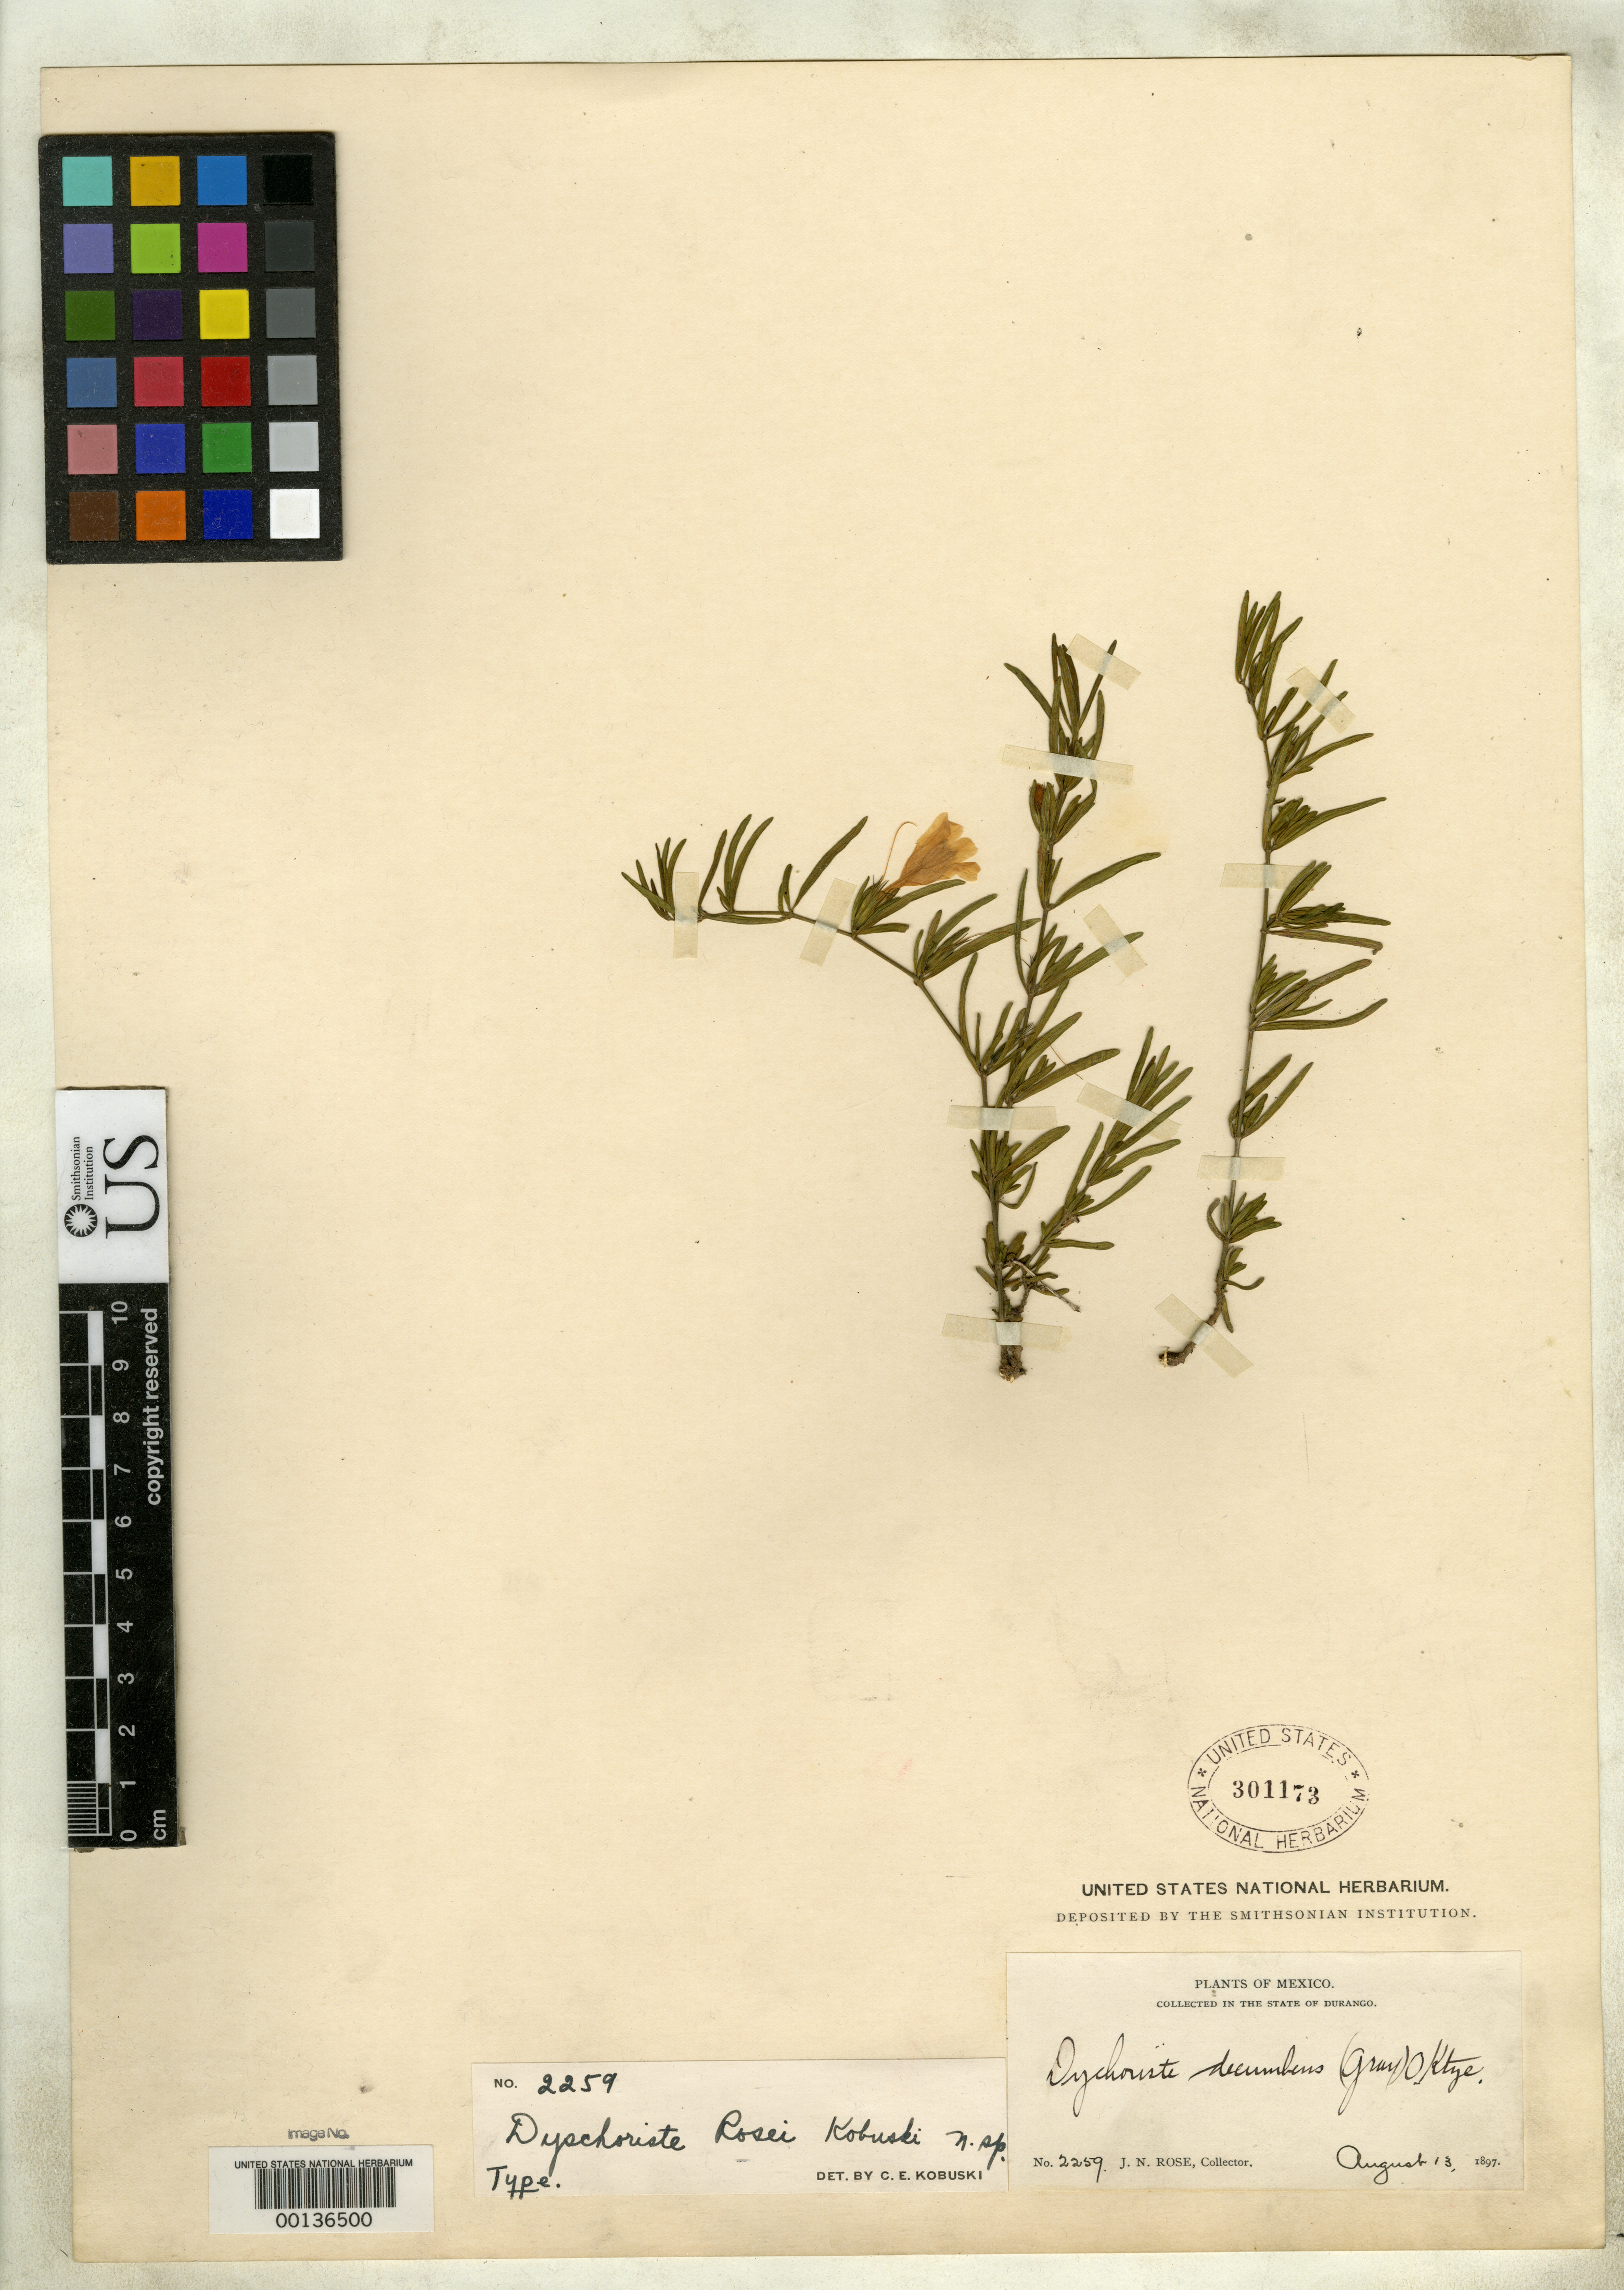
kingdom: Plantae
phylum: Tracheophyta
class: Magnoliopsida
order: Lamiales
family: Acanthaceae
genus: Dyschoriste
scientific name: Dyschoriste rosei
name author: Kobuski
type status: Holotype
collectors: J. N. Rose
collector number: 2259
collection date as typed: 13 Aug 1897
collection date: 1897-08-13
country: Mexico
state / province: Durango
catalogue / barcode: US 301173